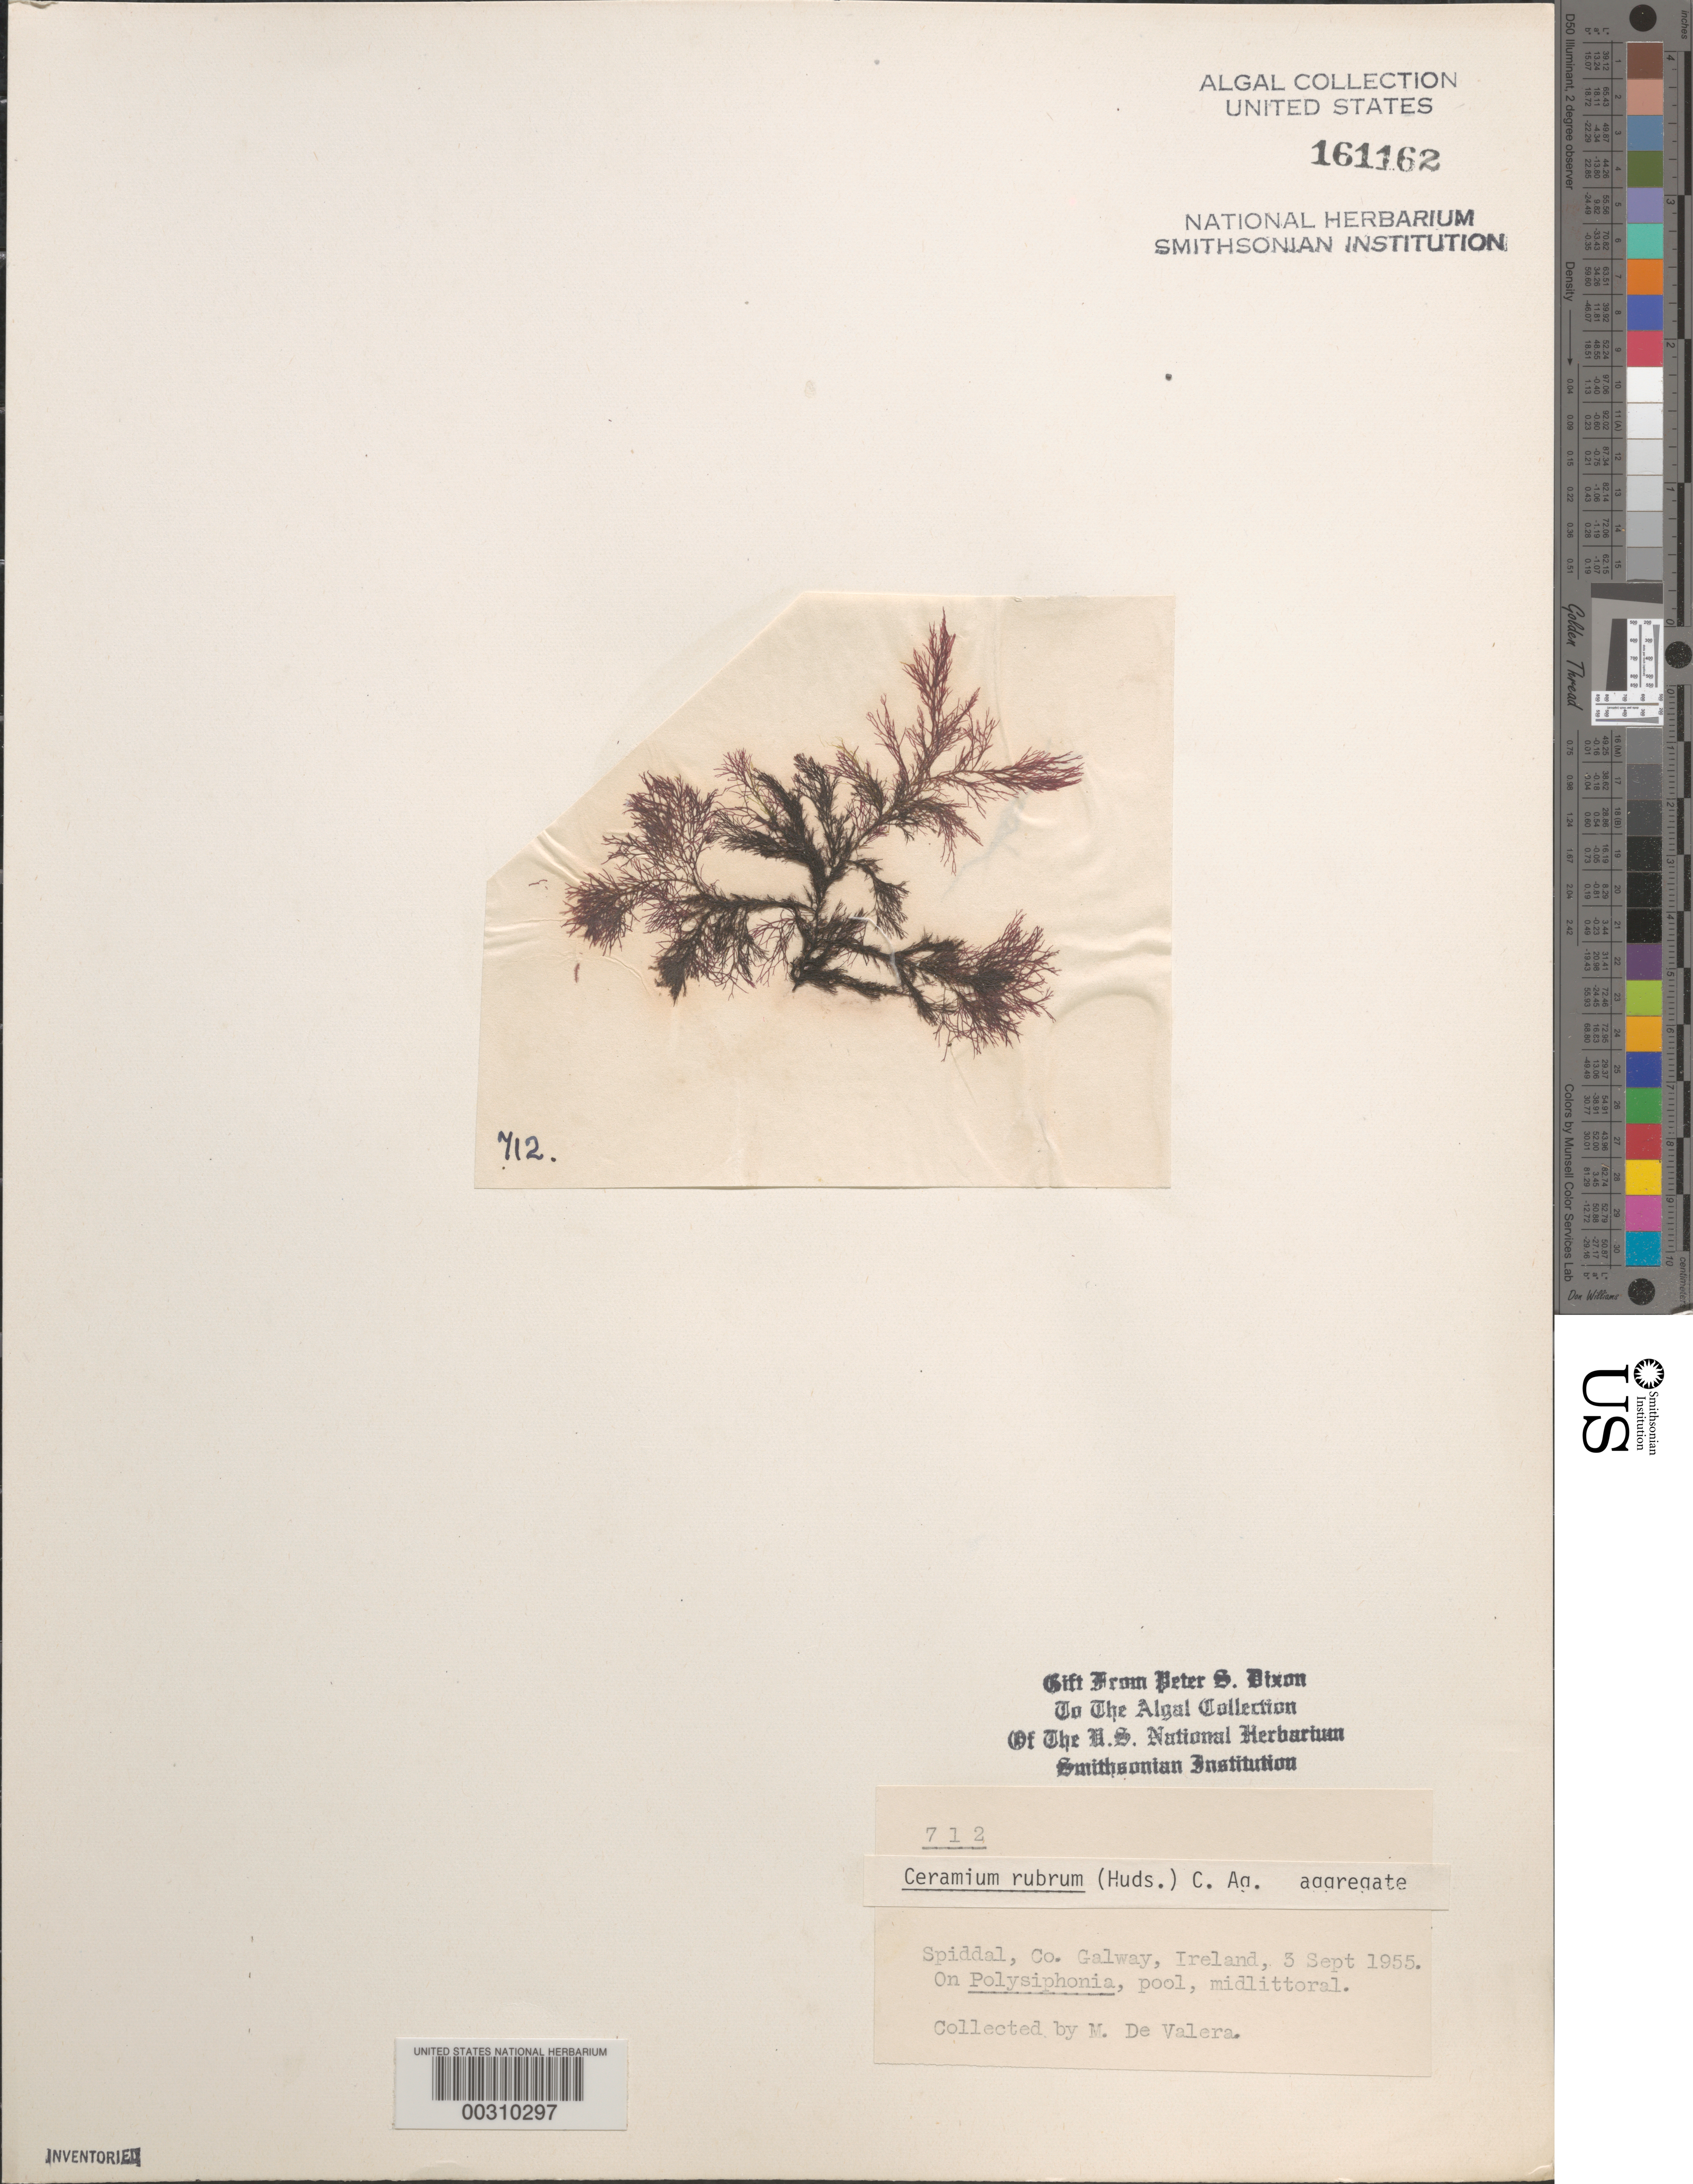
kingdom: Plantae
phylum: Rhodophyta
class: Florideophyceae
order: Ceramiales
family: Ceramiaceae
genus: Ceramium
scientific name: Ceramium rubrum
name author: C. Agardh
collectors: M. De Valera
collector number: PSD 712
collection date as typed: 03 Sep 1955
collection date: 1955-09-03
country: Ireland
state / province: Connaught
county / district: Galway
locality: Spiddal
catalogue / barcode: US 161162